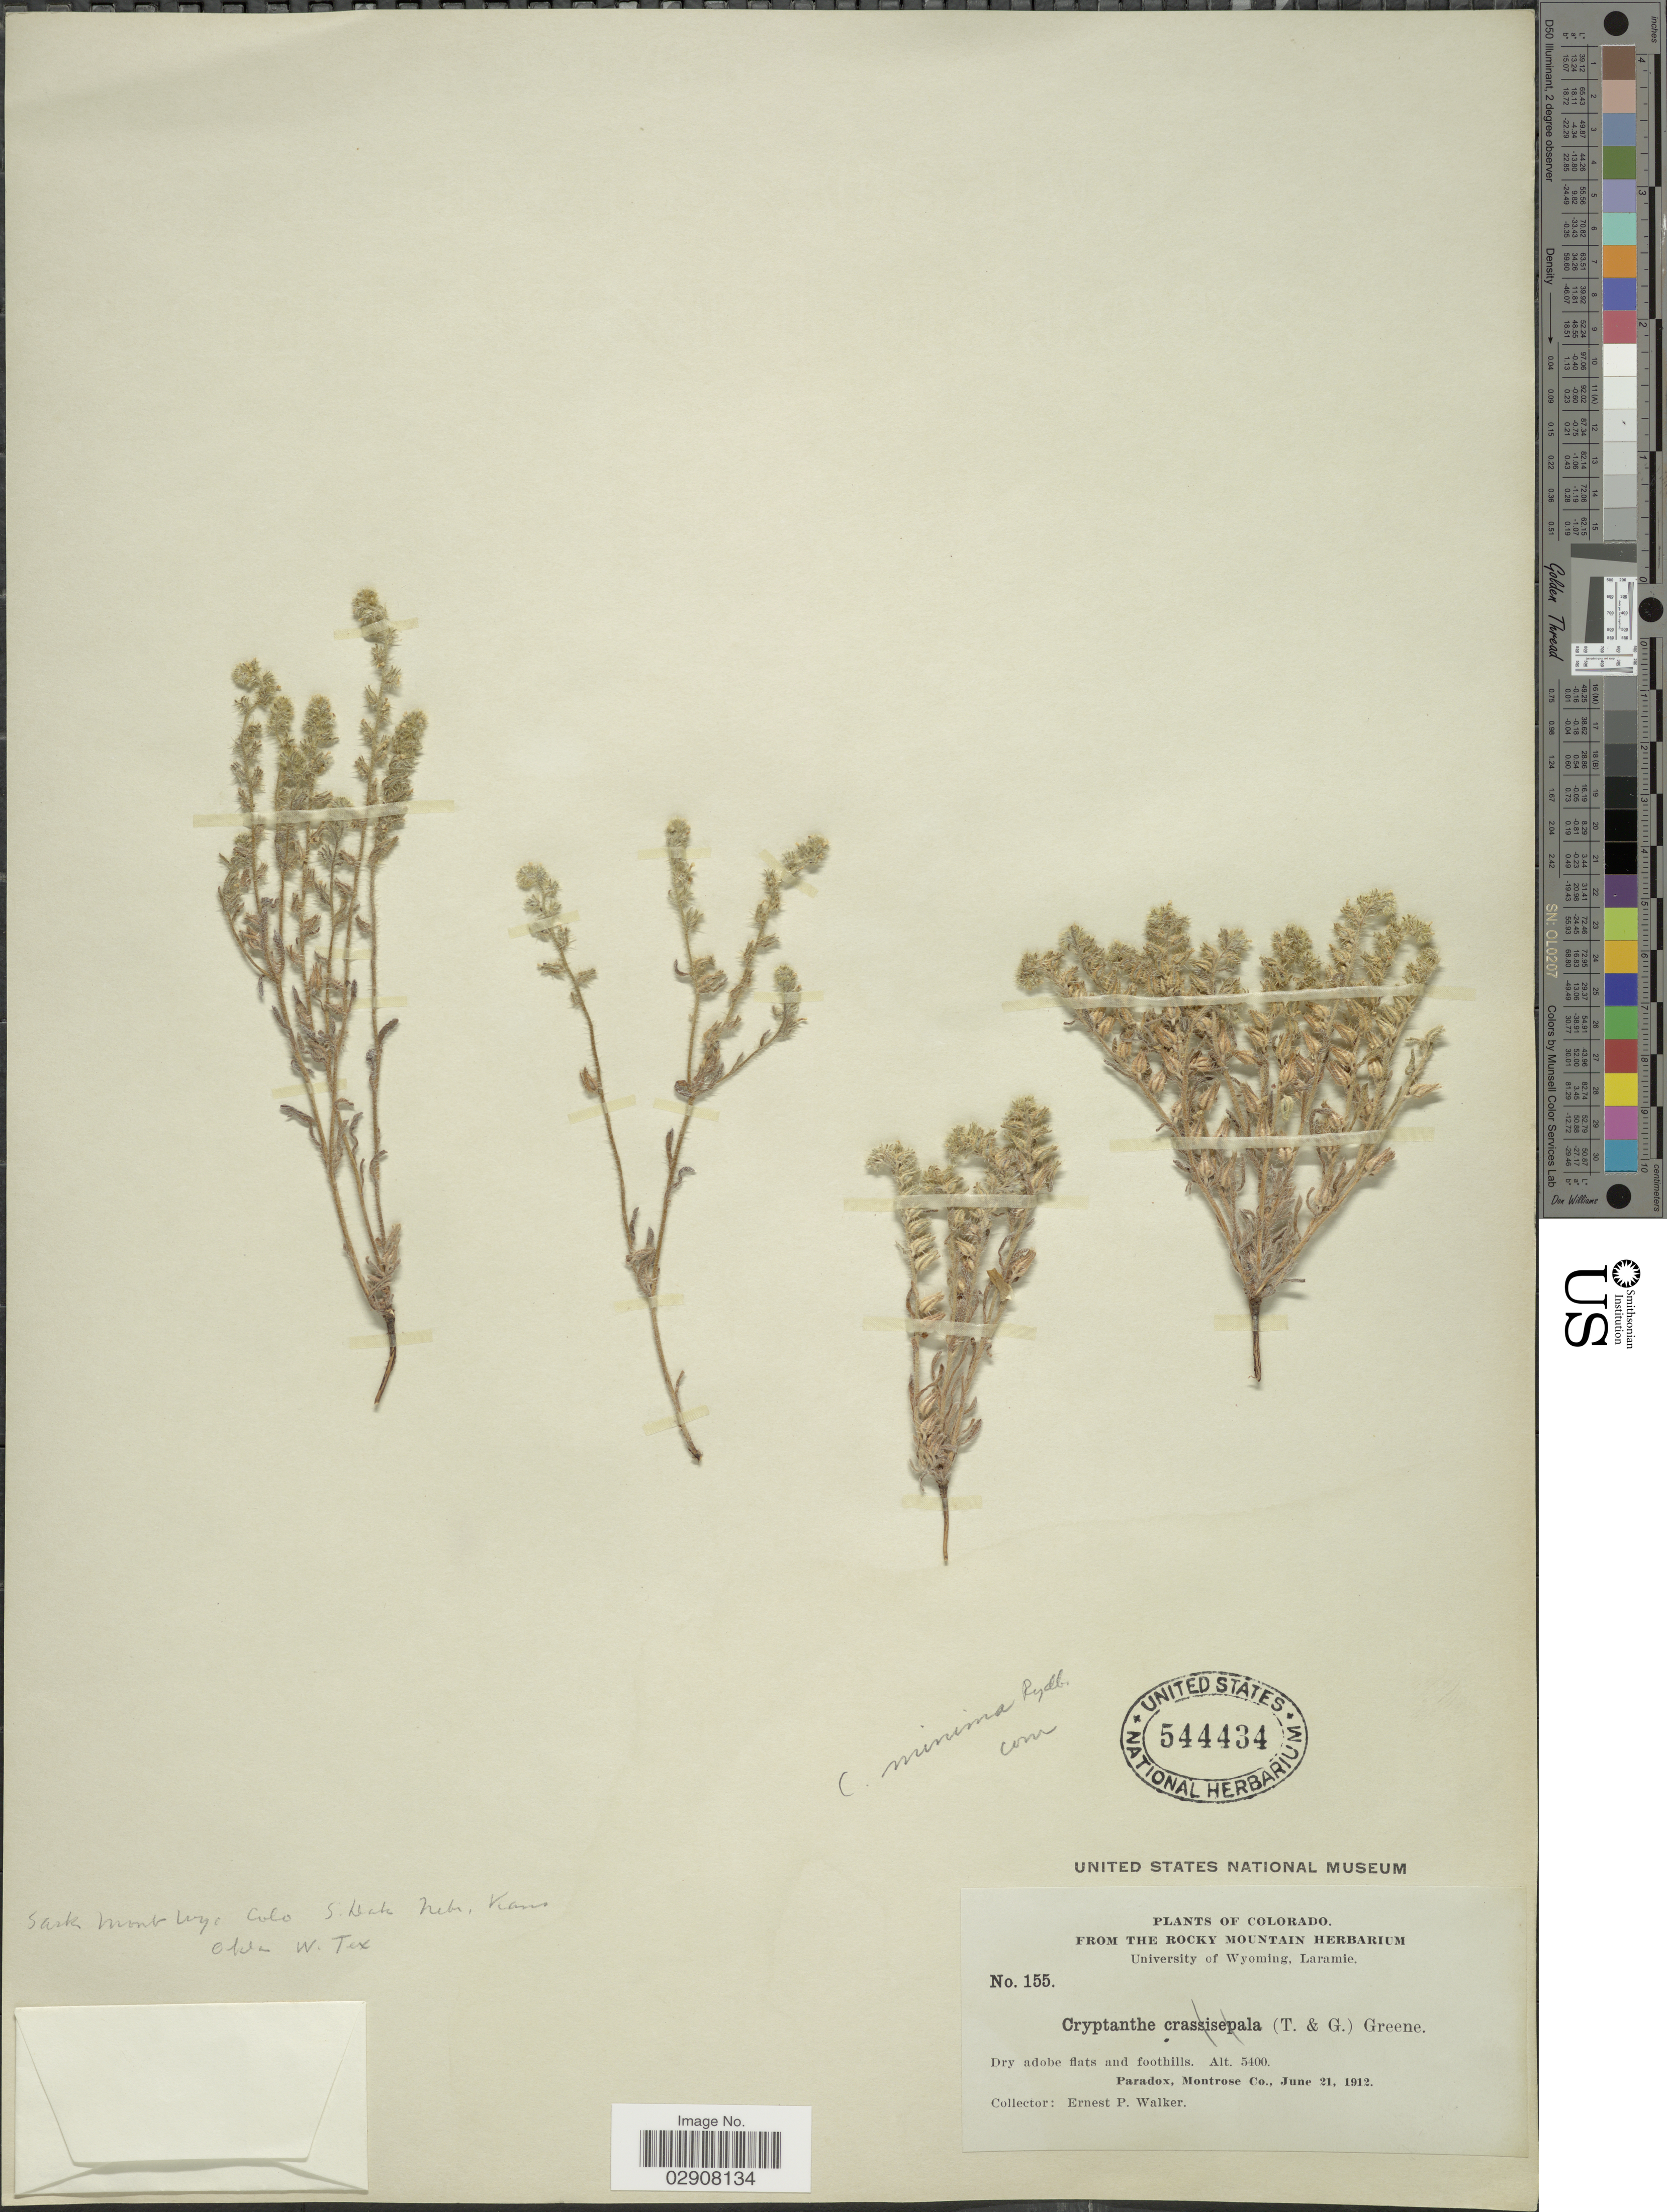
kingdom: Plantae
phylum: Tracheophyta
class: Magnoliopsida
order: Boraginales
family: Boraginaceae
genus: Cryptantha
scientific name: Cryptantha minima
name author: Rydb.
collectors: E. P. Walker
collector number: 155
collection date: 1912-06-21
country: United States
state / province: Colorado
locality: Dry adobe flats and foothills, Paradox, Montrose Co.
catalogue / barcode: US 544434